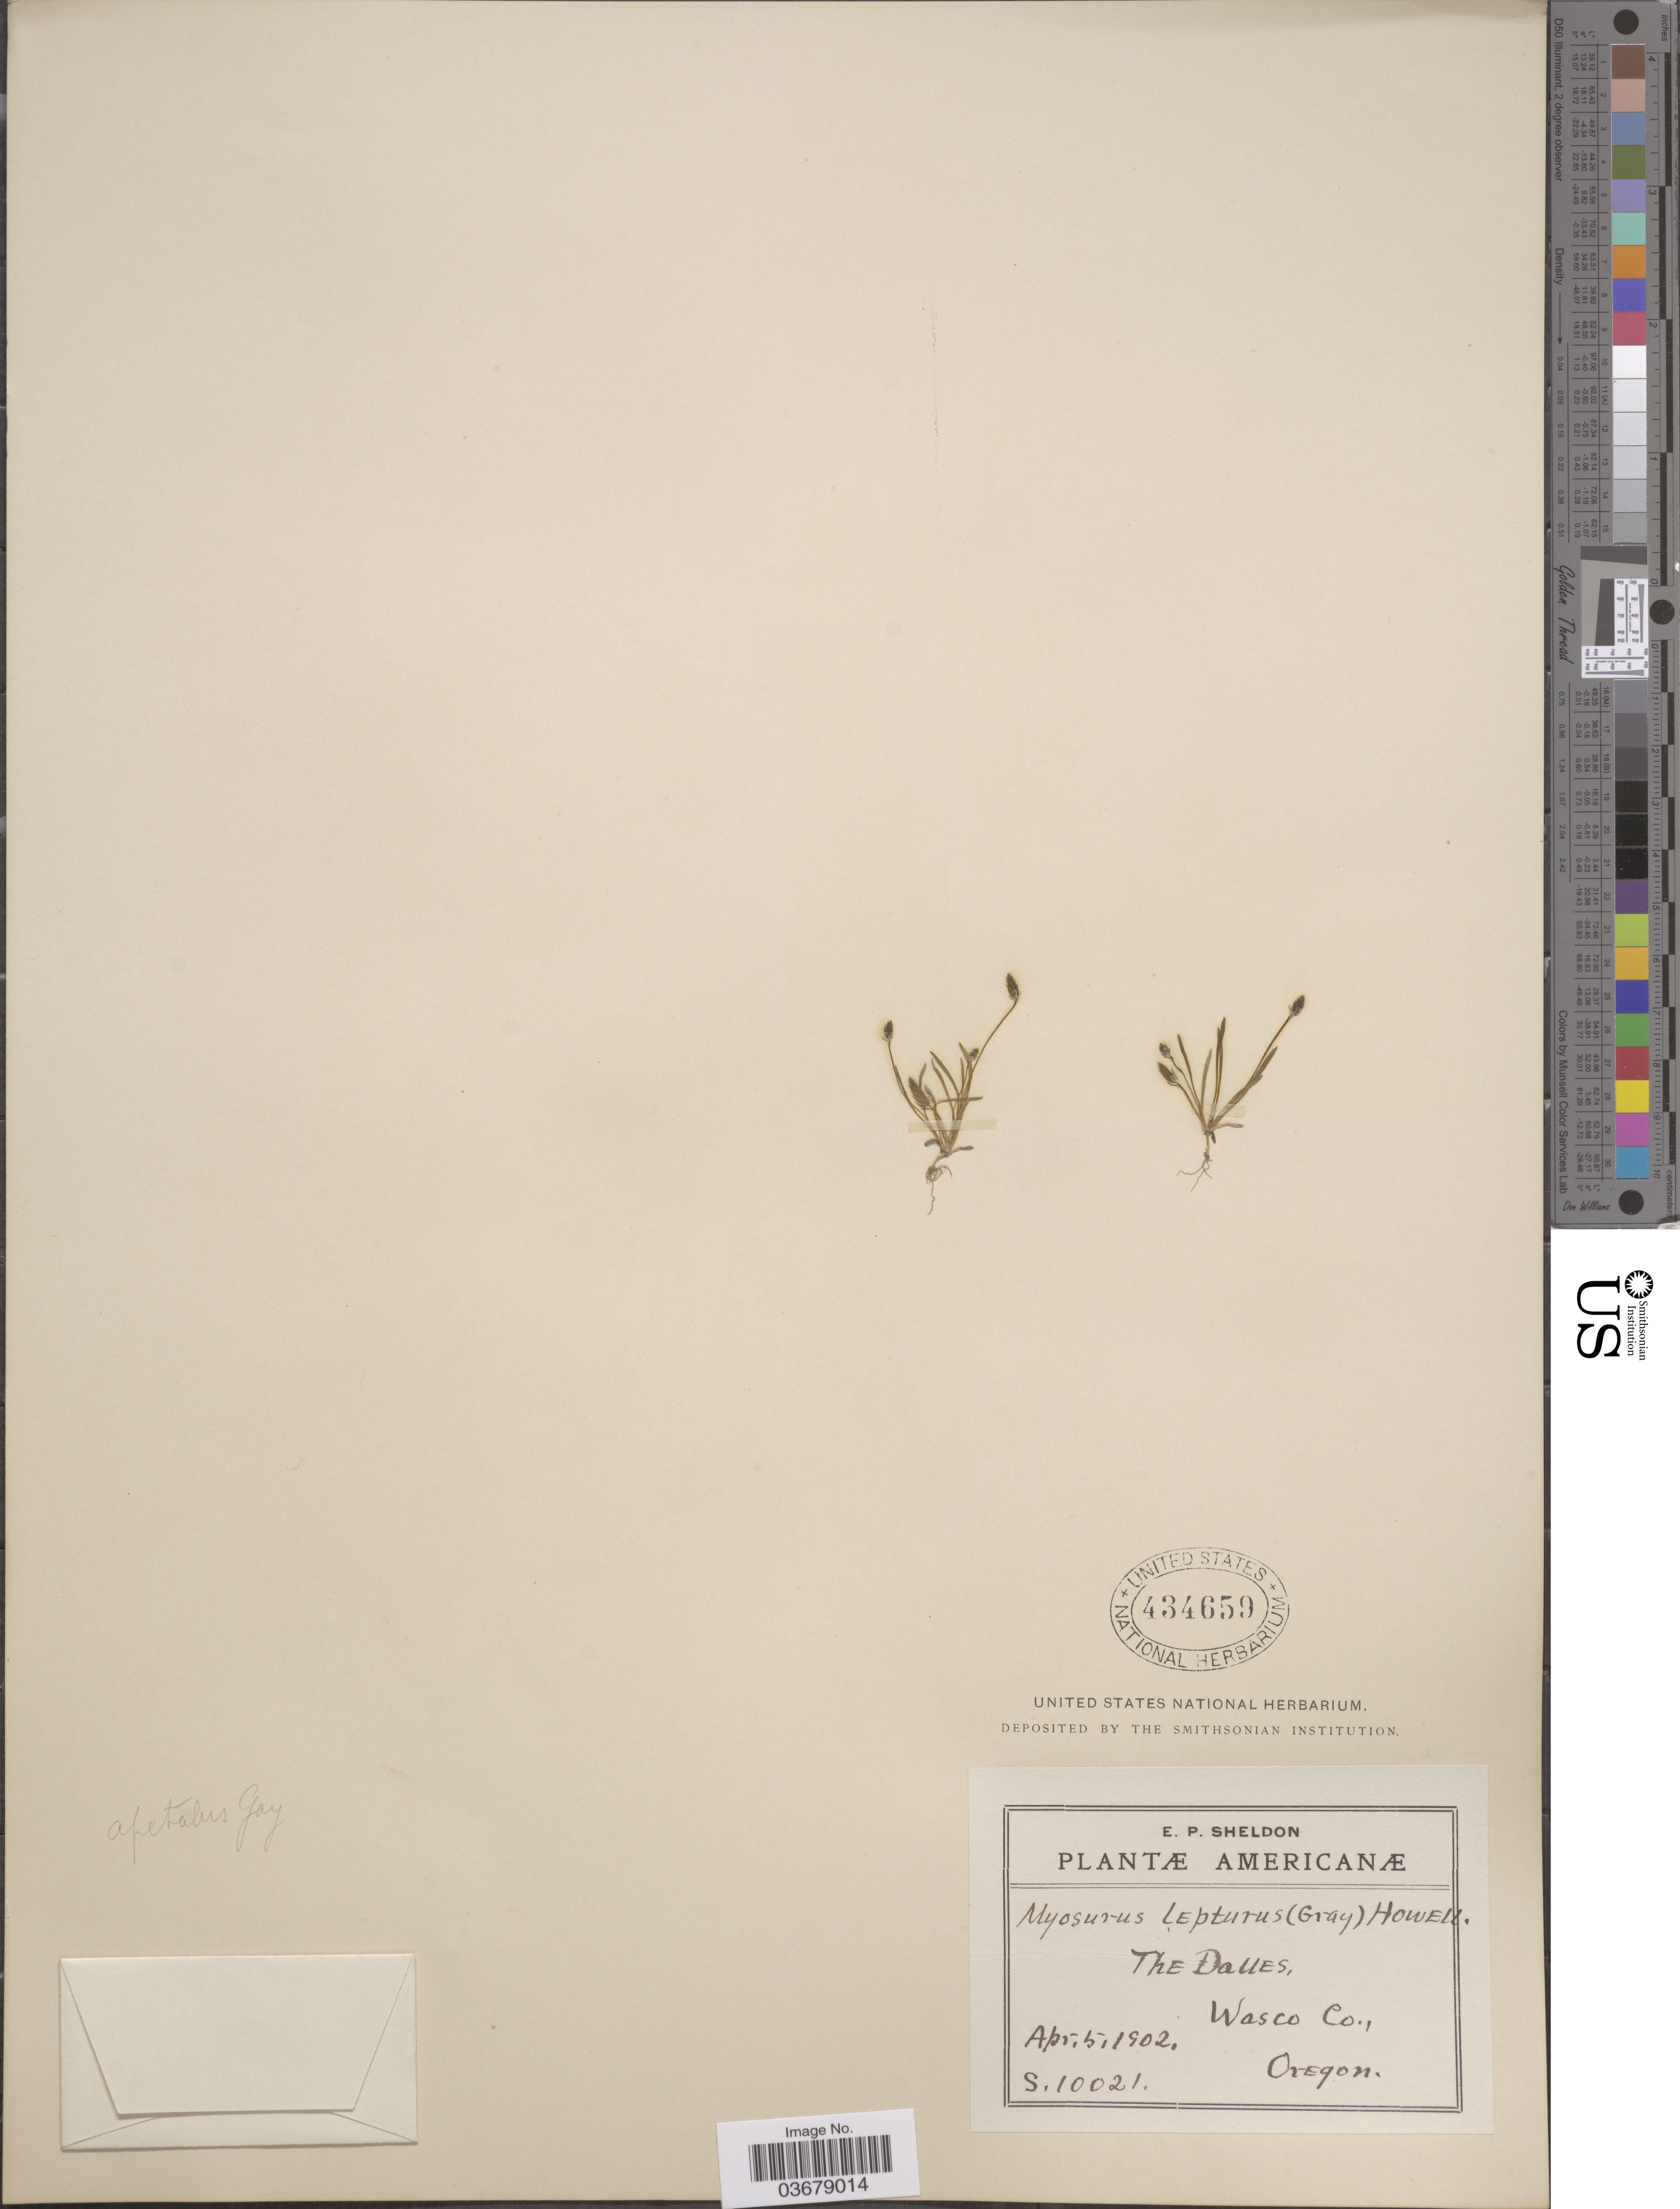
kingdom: Plantae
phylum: Tracheophyta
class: Magnoliopsida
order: Ranunculales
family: Ranunculaceae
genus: Myosurus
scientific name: Myosurus aristatus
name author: Benth.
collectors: E. P. Sheldon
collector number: S10021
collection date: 1902-04-05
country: United States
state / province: Oregon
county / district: Wasco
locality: The Dalles, Wasco Co.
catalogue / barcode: US 434659